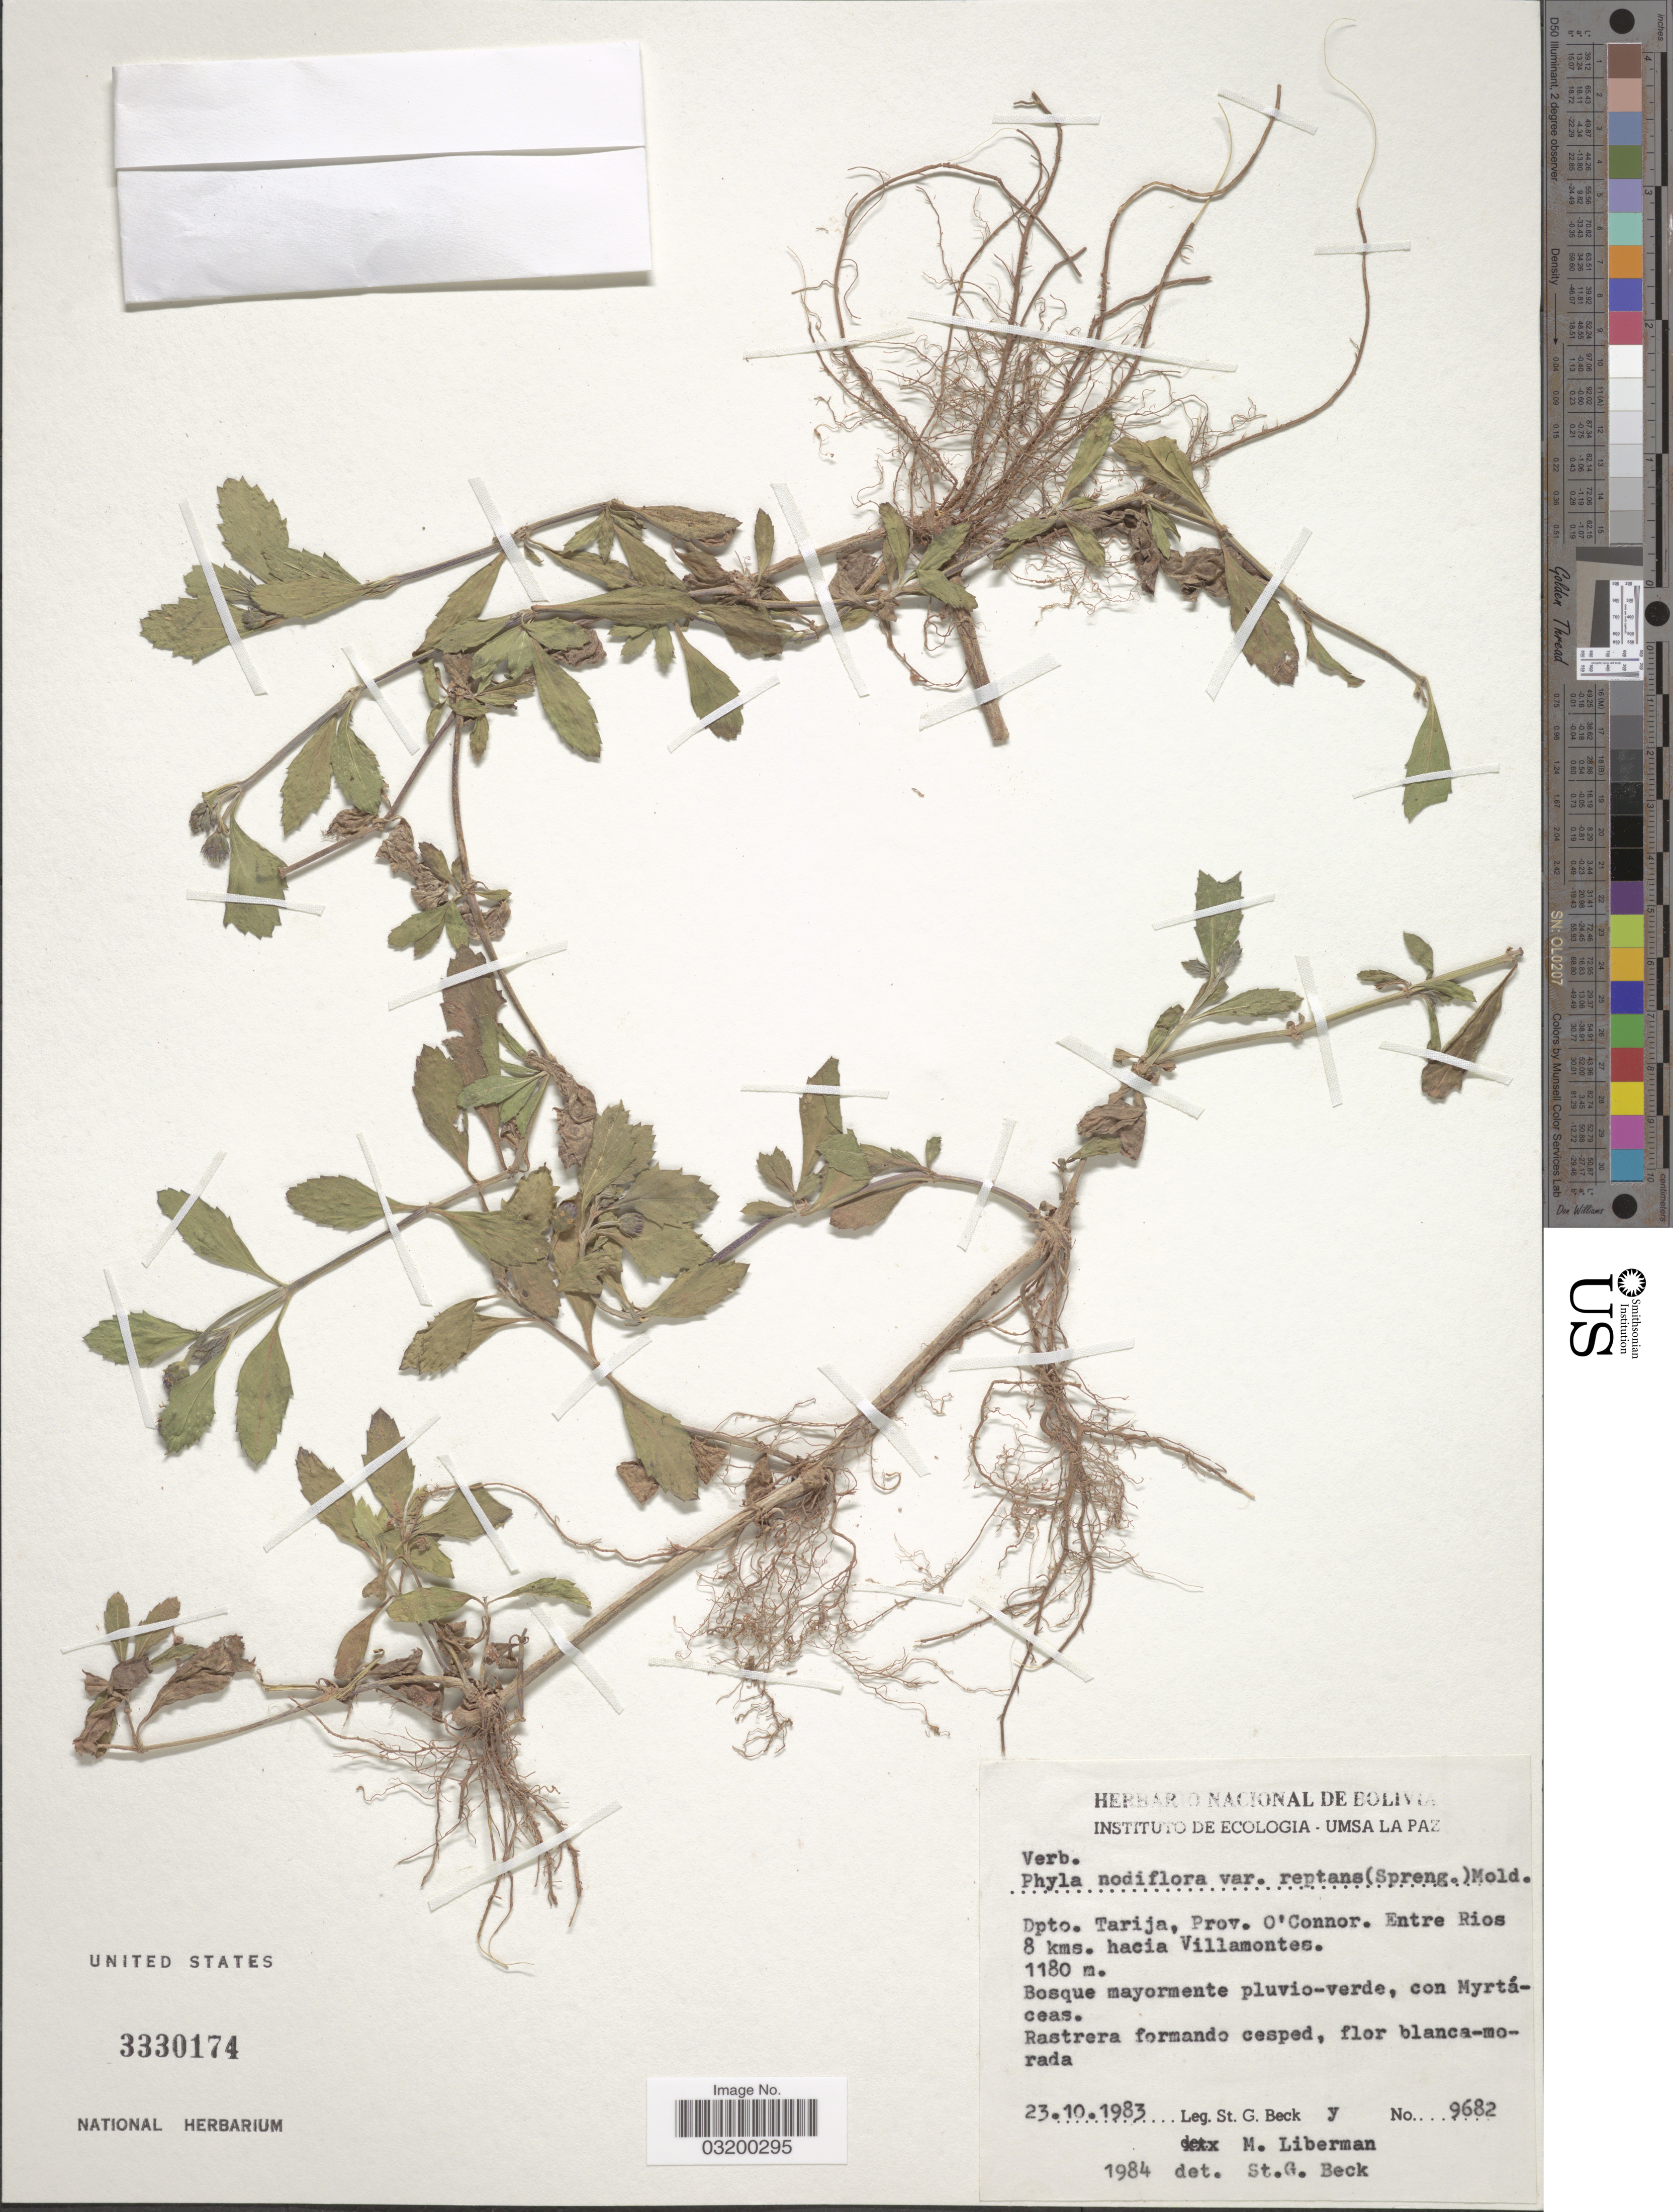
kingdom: Plantae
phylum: Tracheophyta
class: Magnoliopsida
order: Lamiales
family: Verbenaceae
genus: Phyla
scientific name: Phyla nodiflora var. reptans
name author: (Kunth) Moldenke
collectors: S. G. Beck & M. Liberman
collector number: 9682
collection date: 1983-10-23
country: Bolivia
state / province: Tarija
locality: Dpto. Tarija, Prov. O'Connor. Entre Rios 8 kms. hacia Villamontes.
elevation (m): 1180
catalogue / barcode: US 3330174